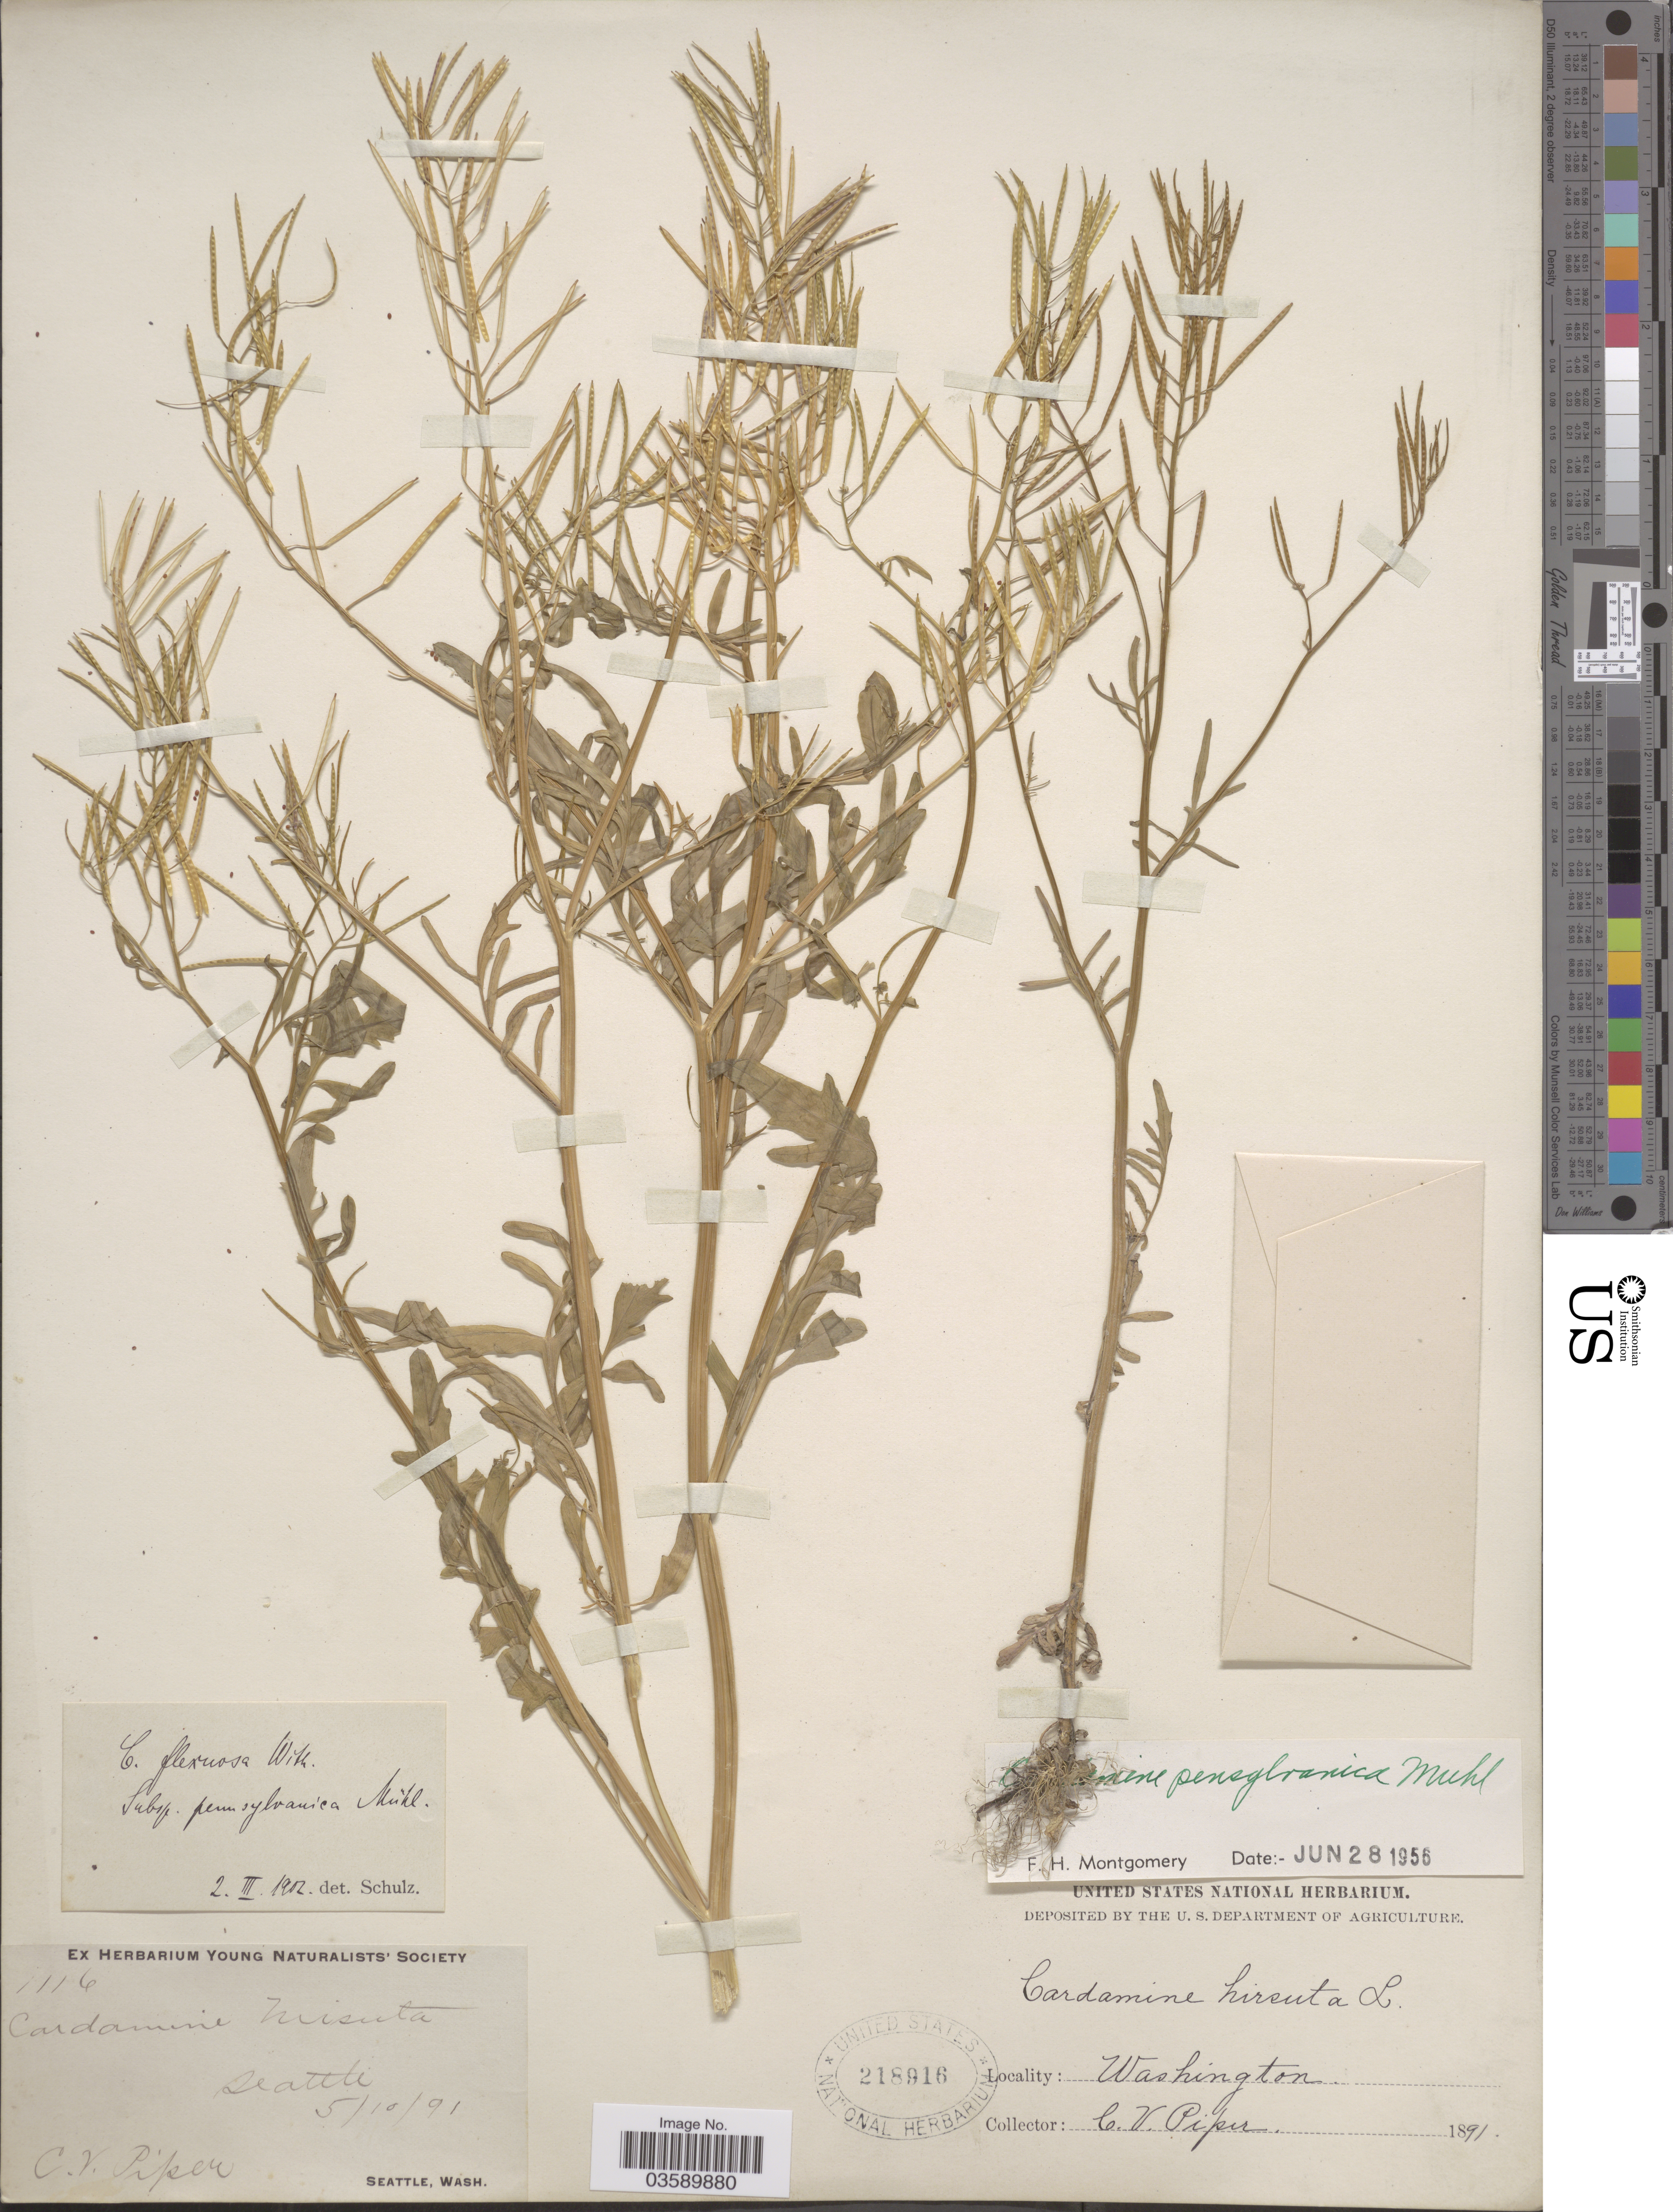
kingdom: Plantae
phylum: Tracheophyta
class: Magnoliopsida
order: Brassicales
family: Brassicaceae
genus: Cardamine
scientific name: Cardamine pensylvanica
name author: Muhl. ex Willd.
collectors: C. V. Piper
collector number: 1116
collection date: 1891-05-10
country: United States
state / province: Washington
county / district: King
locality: Seattle.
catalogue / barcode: US 218916